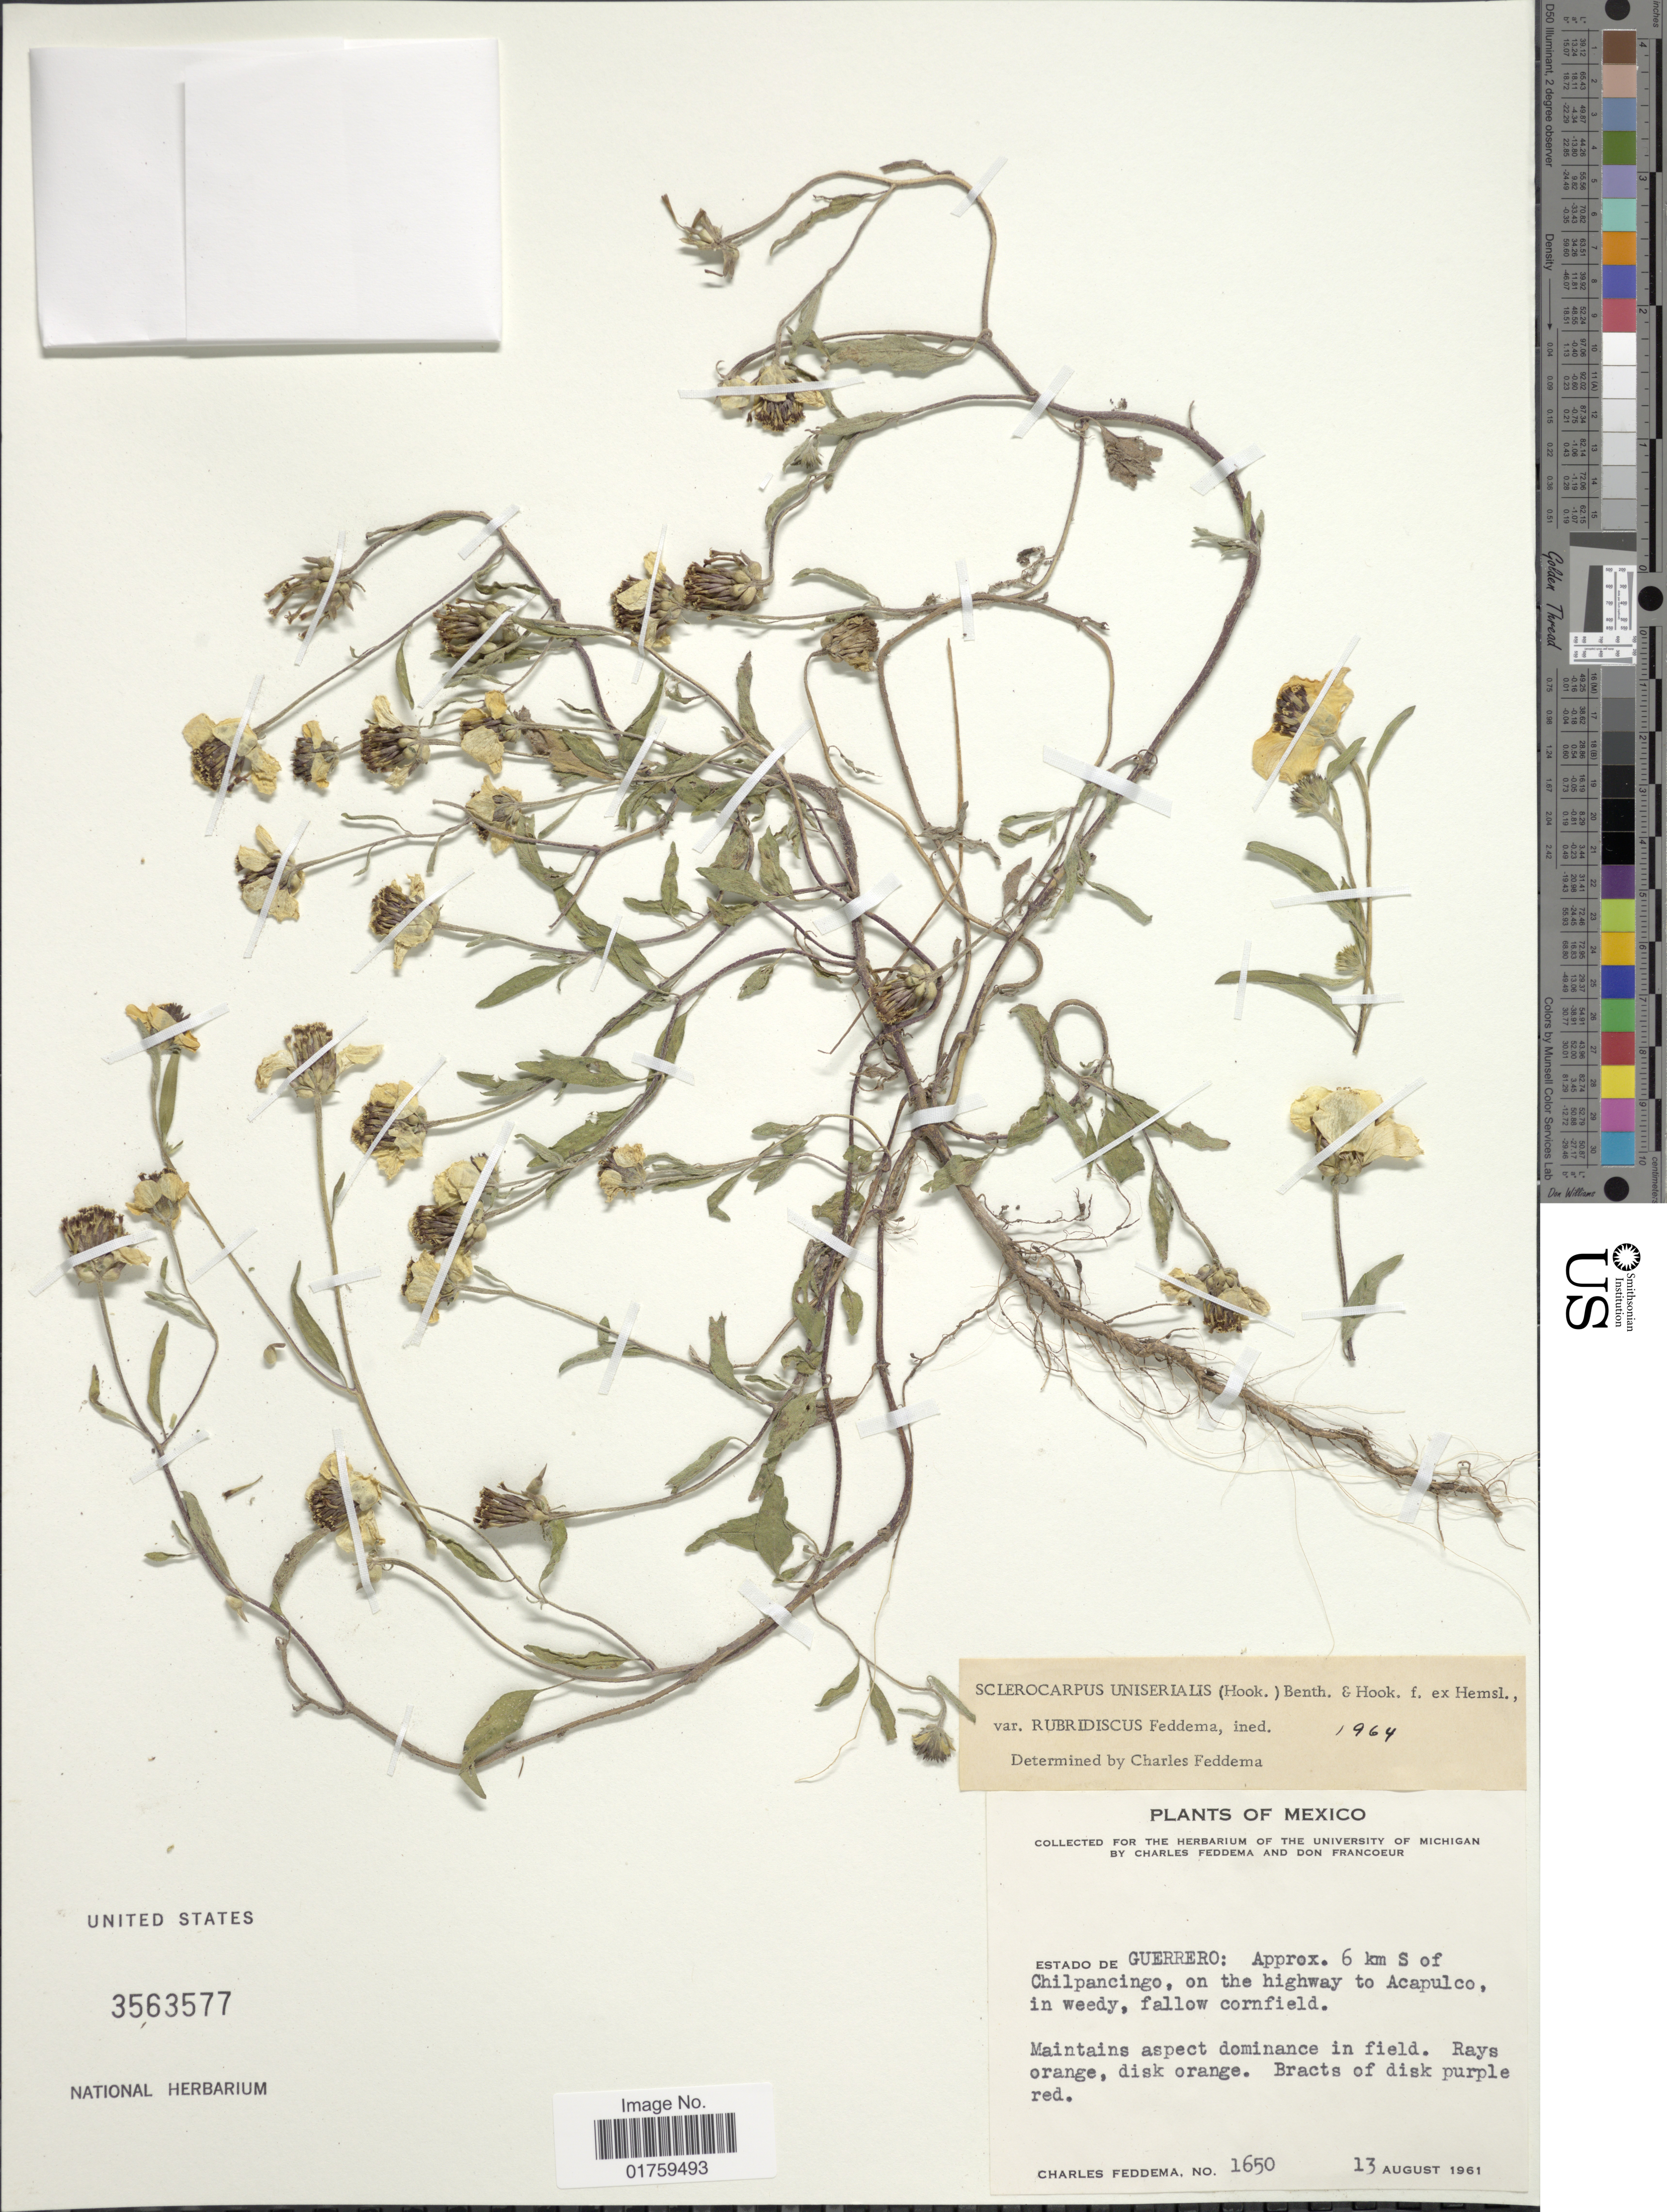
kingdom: Plantae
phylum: Tracheophyta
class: Magnoliopsida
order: Asterales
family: Asteraceae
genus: Sclerocarpus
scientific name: Sclerocarpus uniserialis var. frutescens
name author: (Brandegee) Feddema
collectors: C. Feddema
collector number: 1650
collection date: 1961-08-13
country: Mexico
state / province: Guerrero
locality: Estado de Guerrero: Approx. 6 km S of Chilpancingo, on the highway to Acapulco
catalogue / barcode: US 3563577